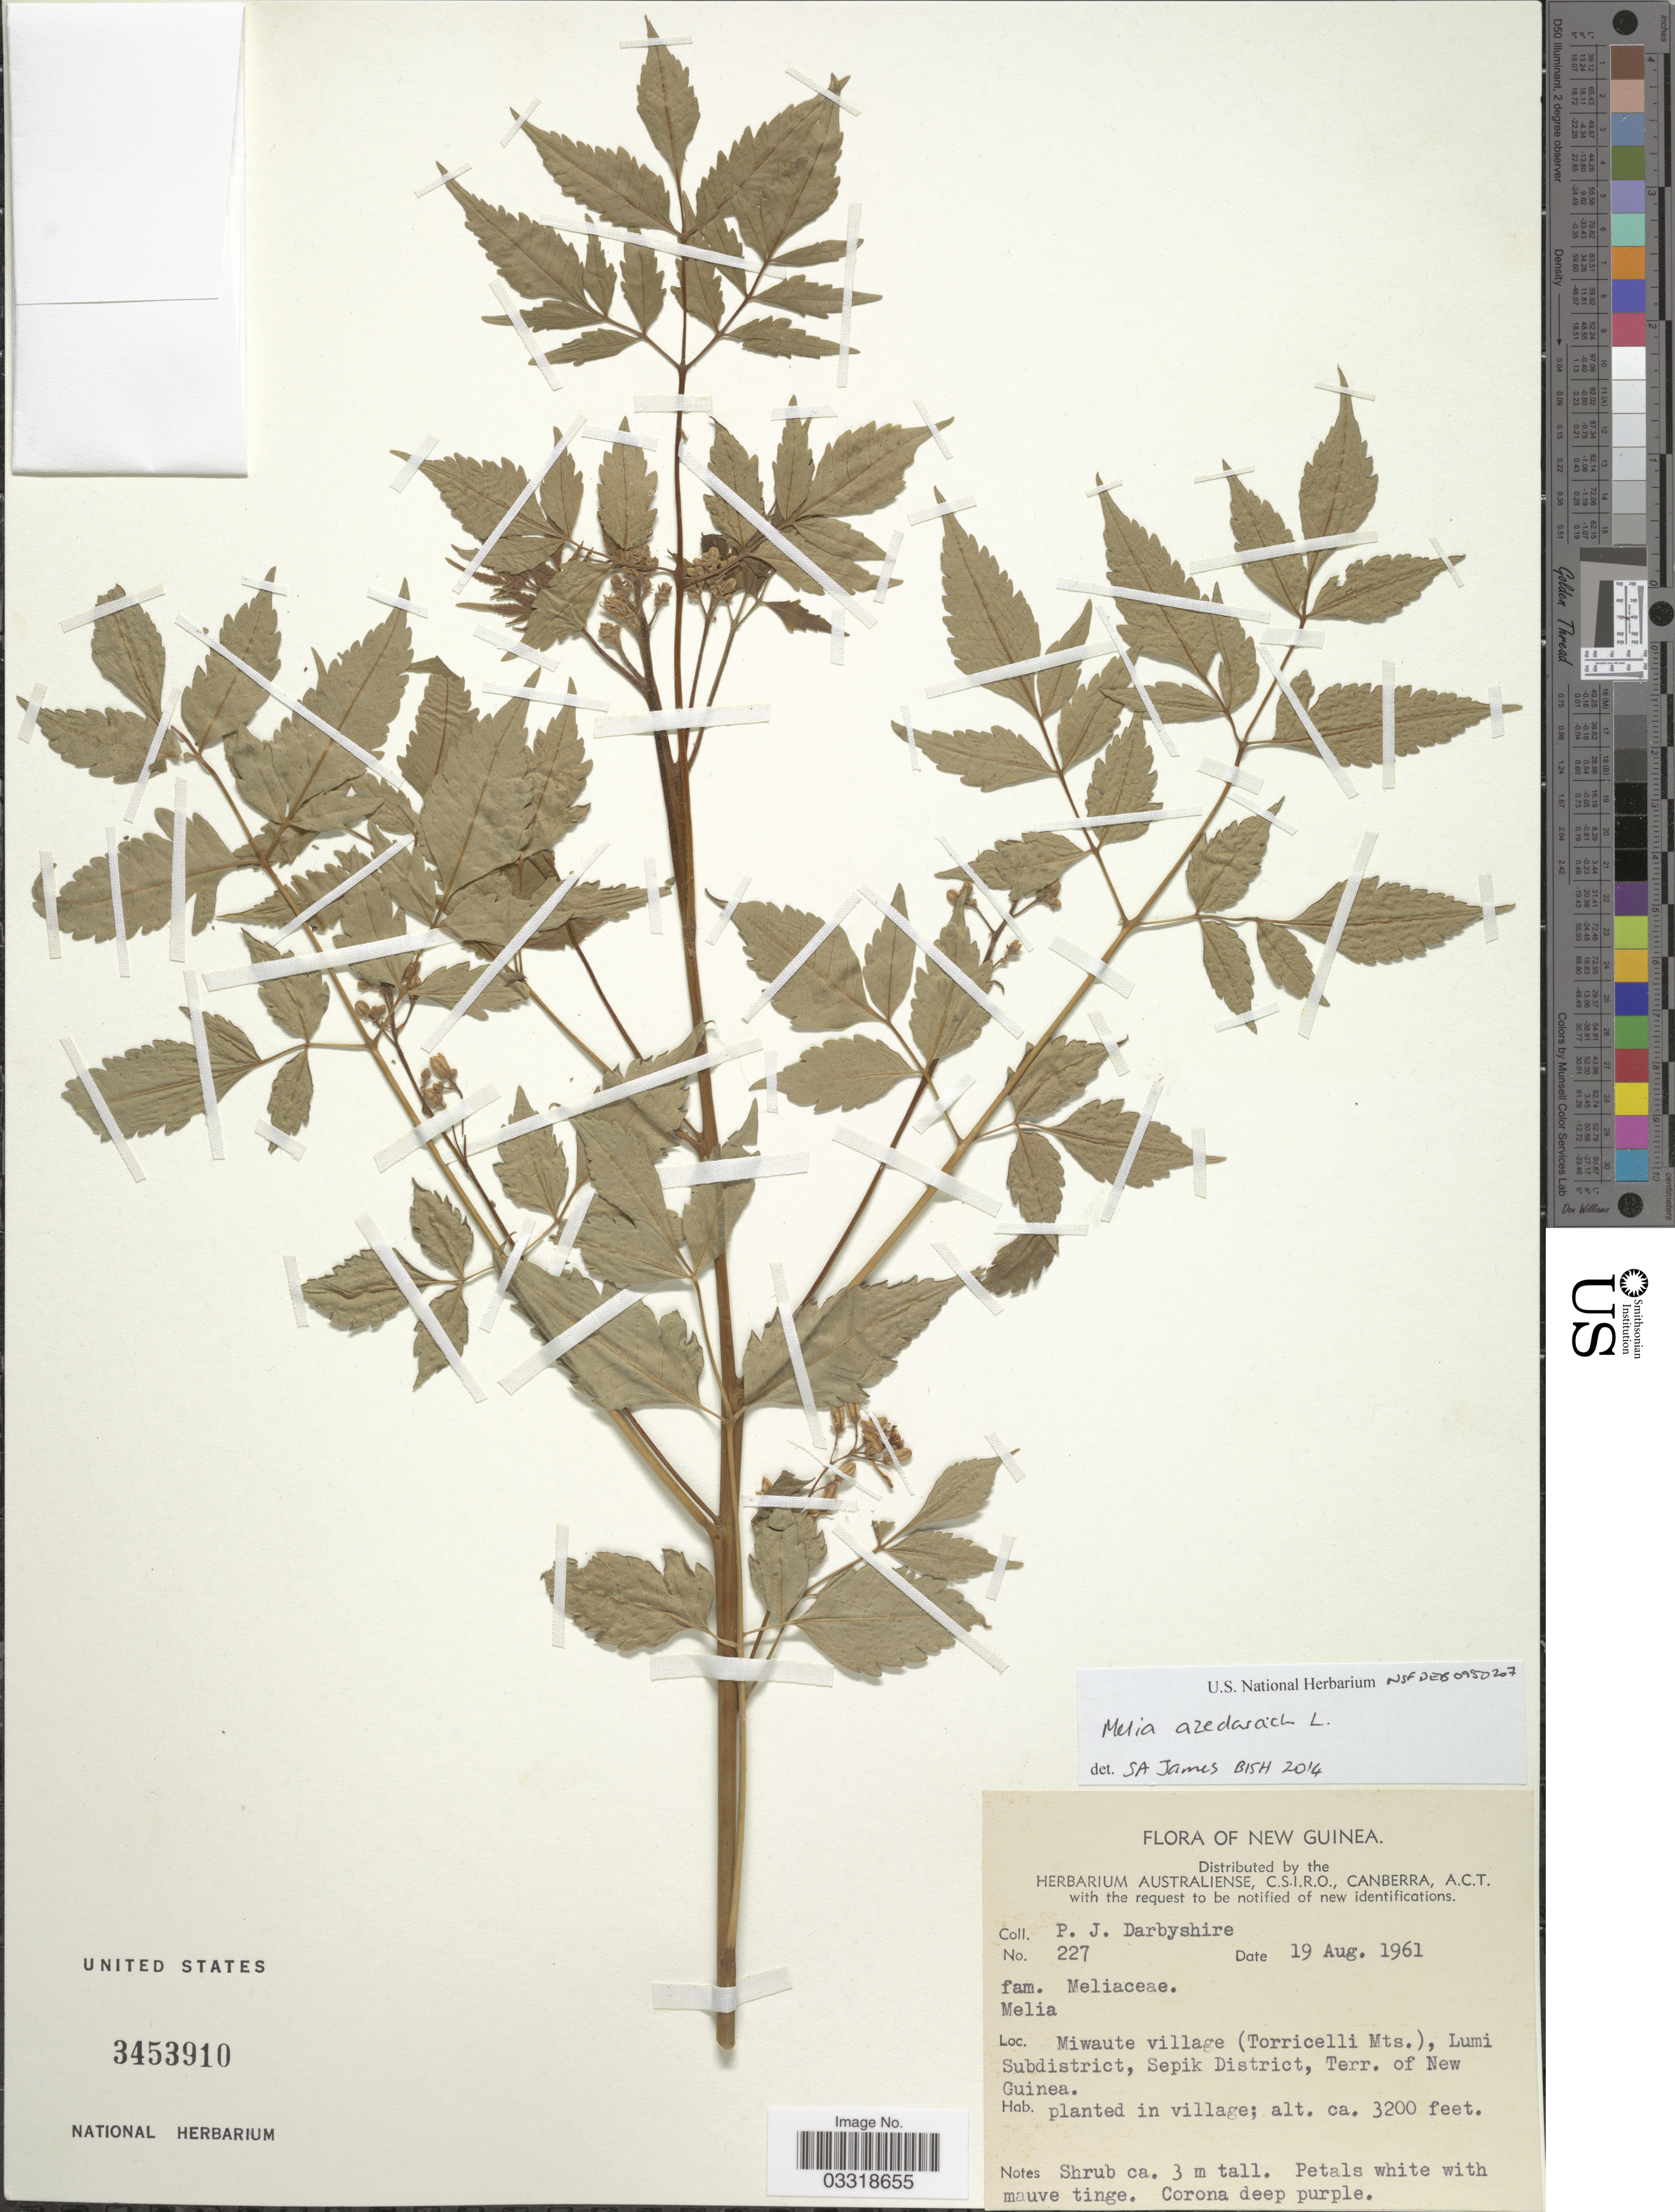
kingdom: Plantae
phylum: Tracheophyta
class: Magnoliopsida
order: Sapindales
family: Meliaceae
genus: Melia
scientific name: Melia azedarach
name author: L.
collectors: P. Darbyshire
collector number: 227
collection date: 1961-08-19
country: Papua New Guinea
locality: New Guinea. Miwaute village (Torricelli Mts.), Lumi Subdistrict, Sepik District, Terr. of New Guinea.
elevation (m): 975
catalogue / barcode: US 3453910